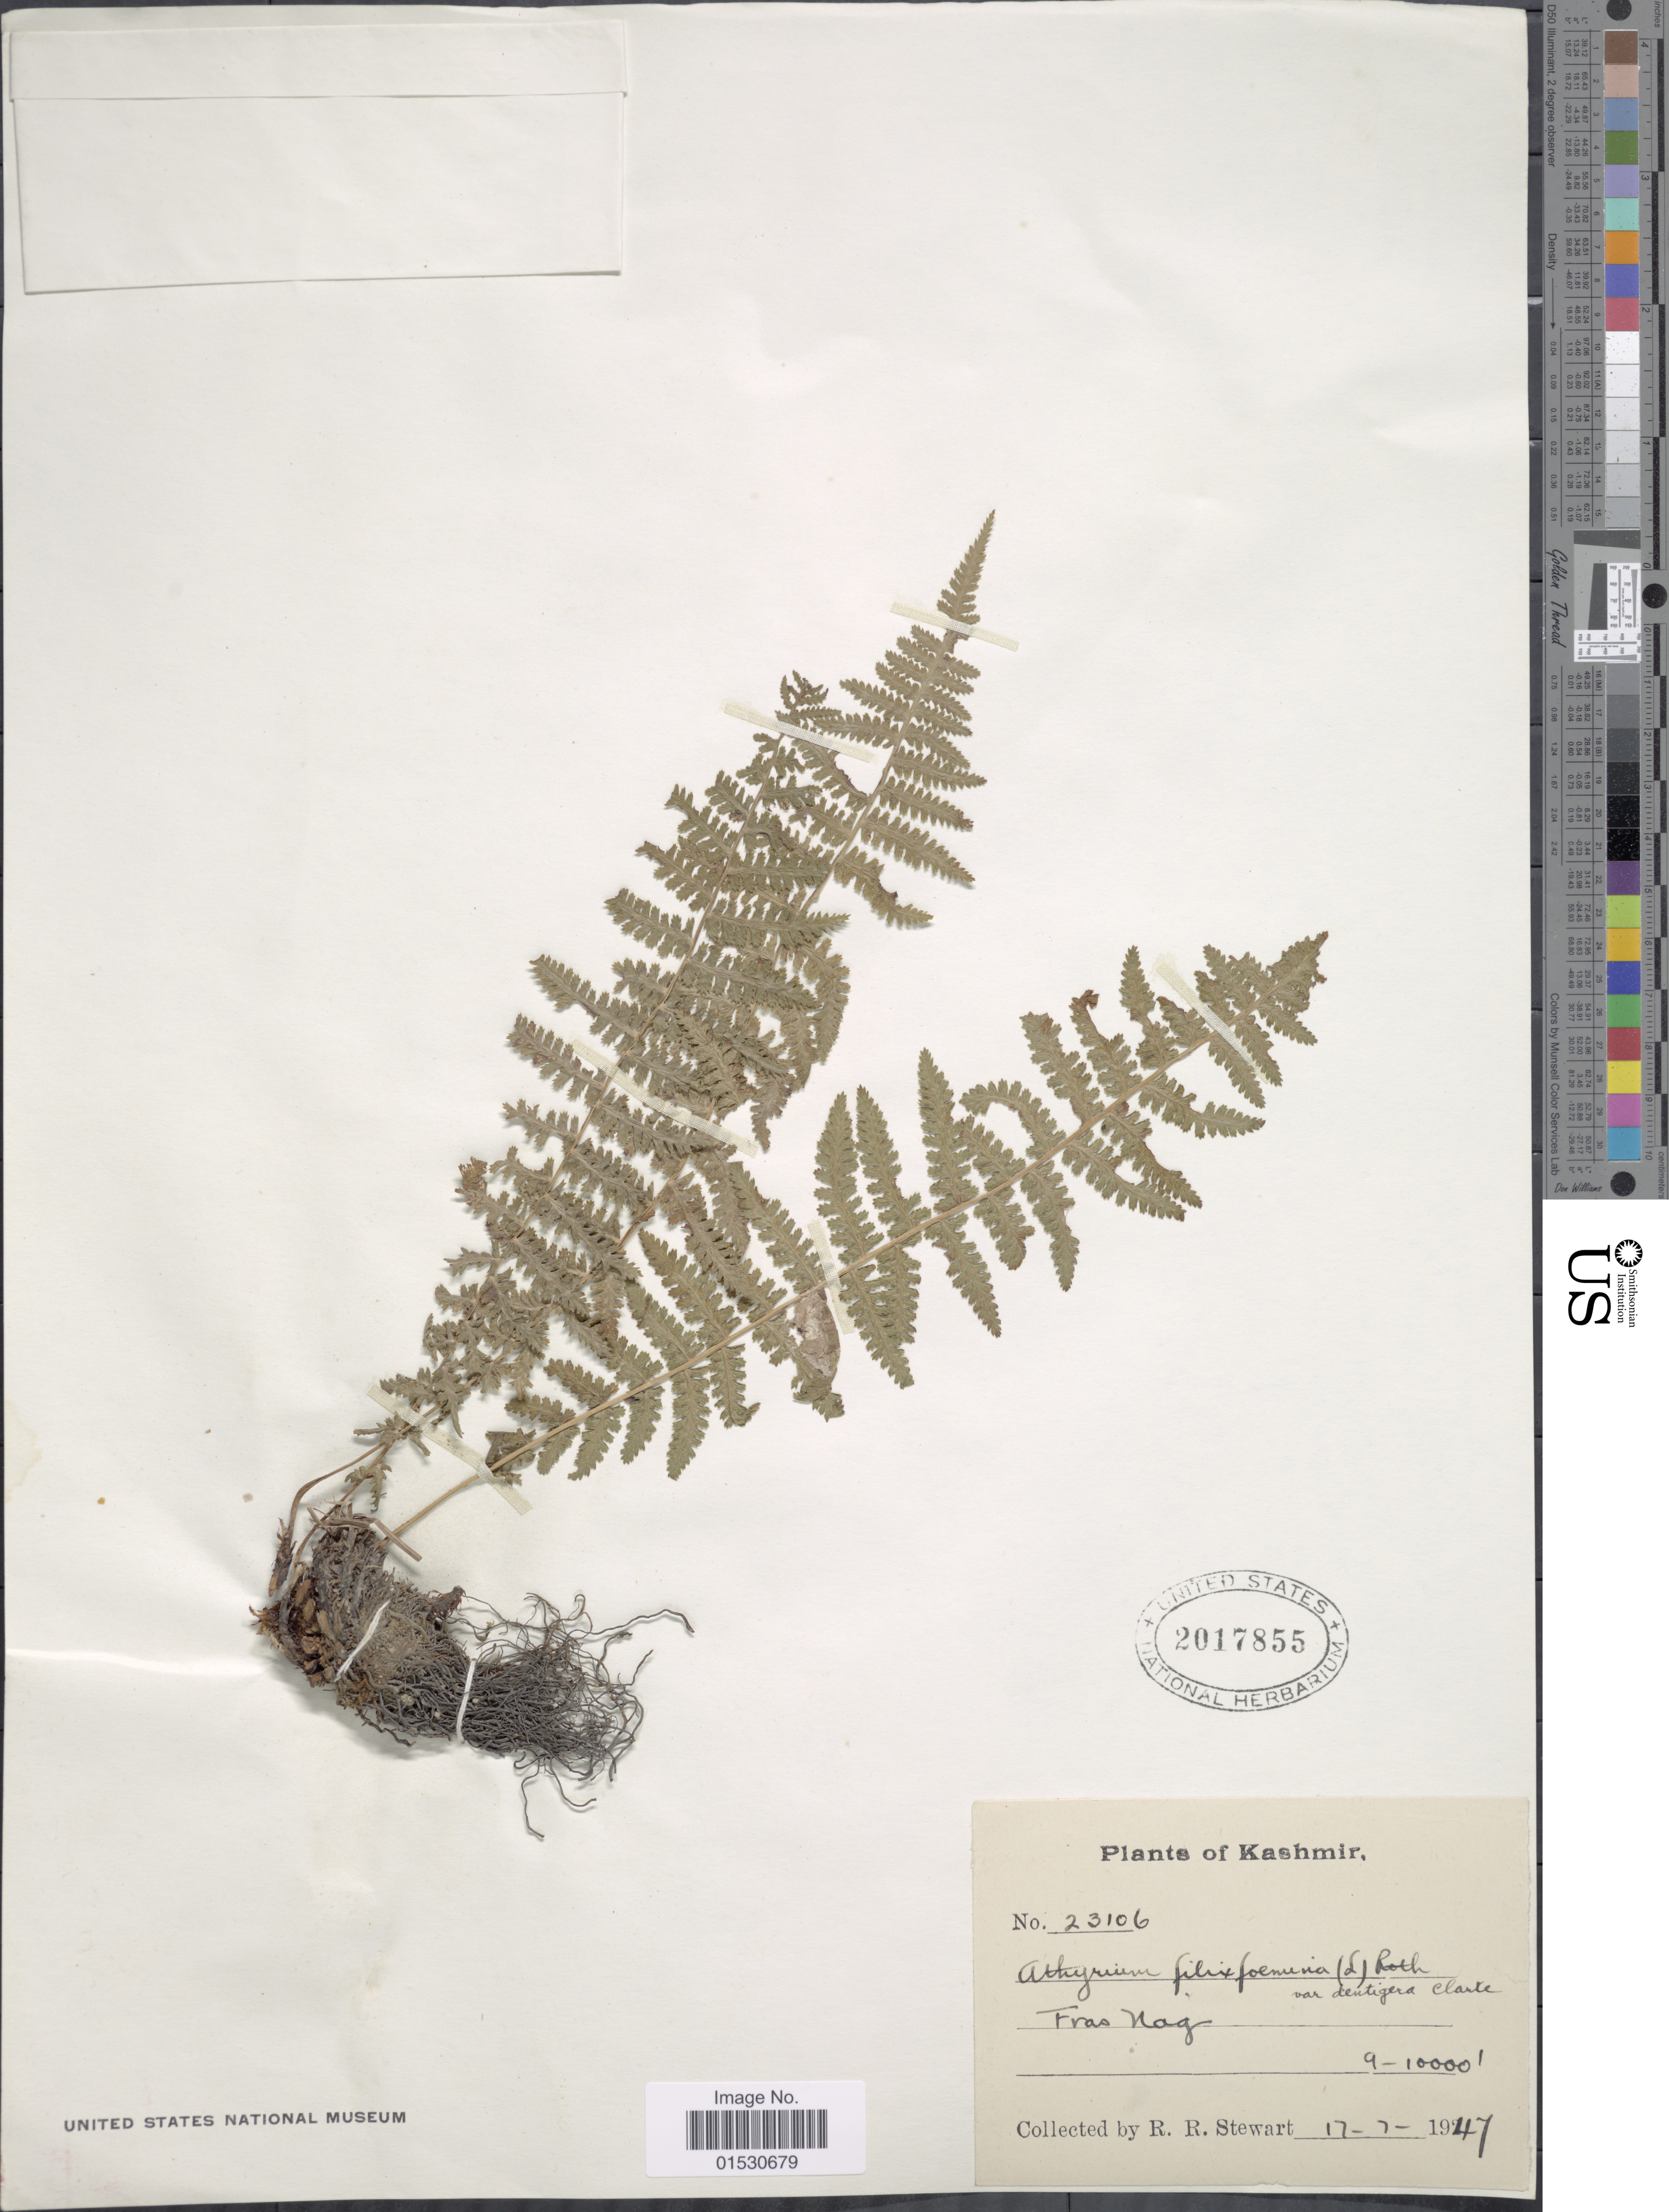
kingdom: Plantae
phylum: Tracheophyta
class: Polypodiopsida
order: Polypodiales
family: Athyriaceae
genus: Athyrium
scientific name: Athyrium filix-femina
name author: (L.) Roth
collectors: R. R. Stewart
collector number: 23106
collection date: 1947-07-17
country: India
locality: Kashmir, Fras Nag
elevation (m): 2743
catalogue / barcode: US 2017855